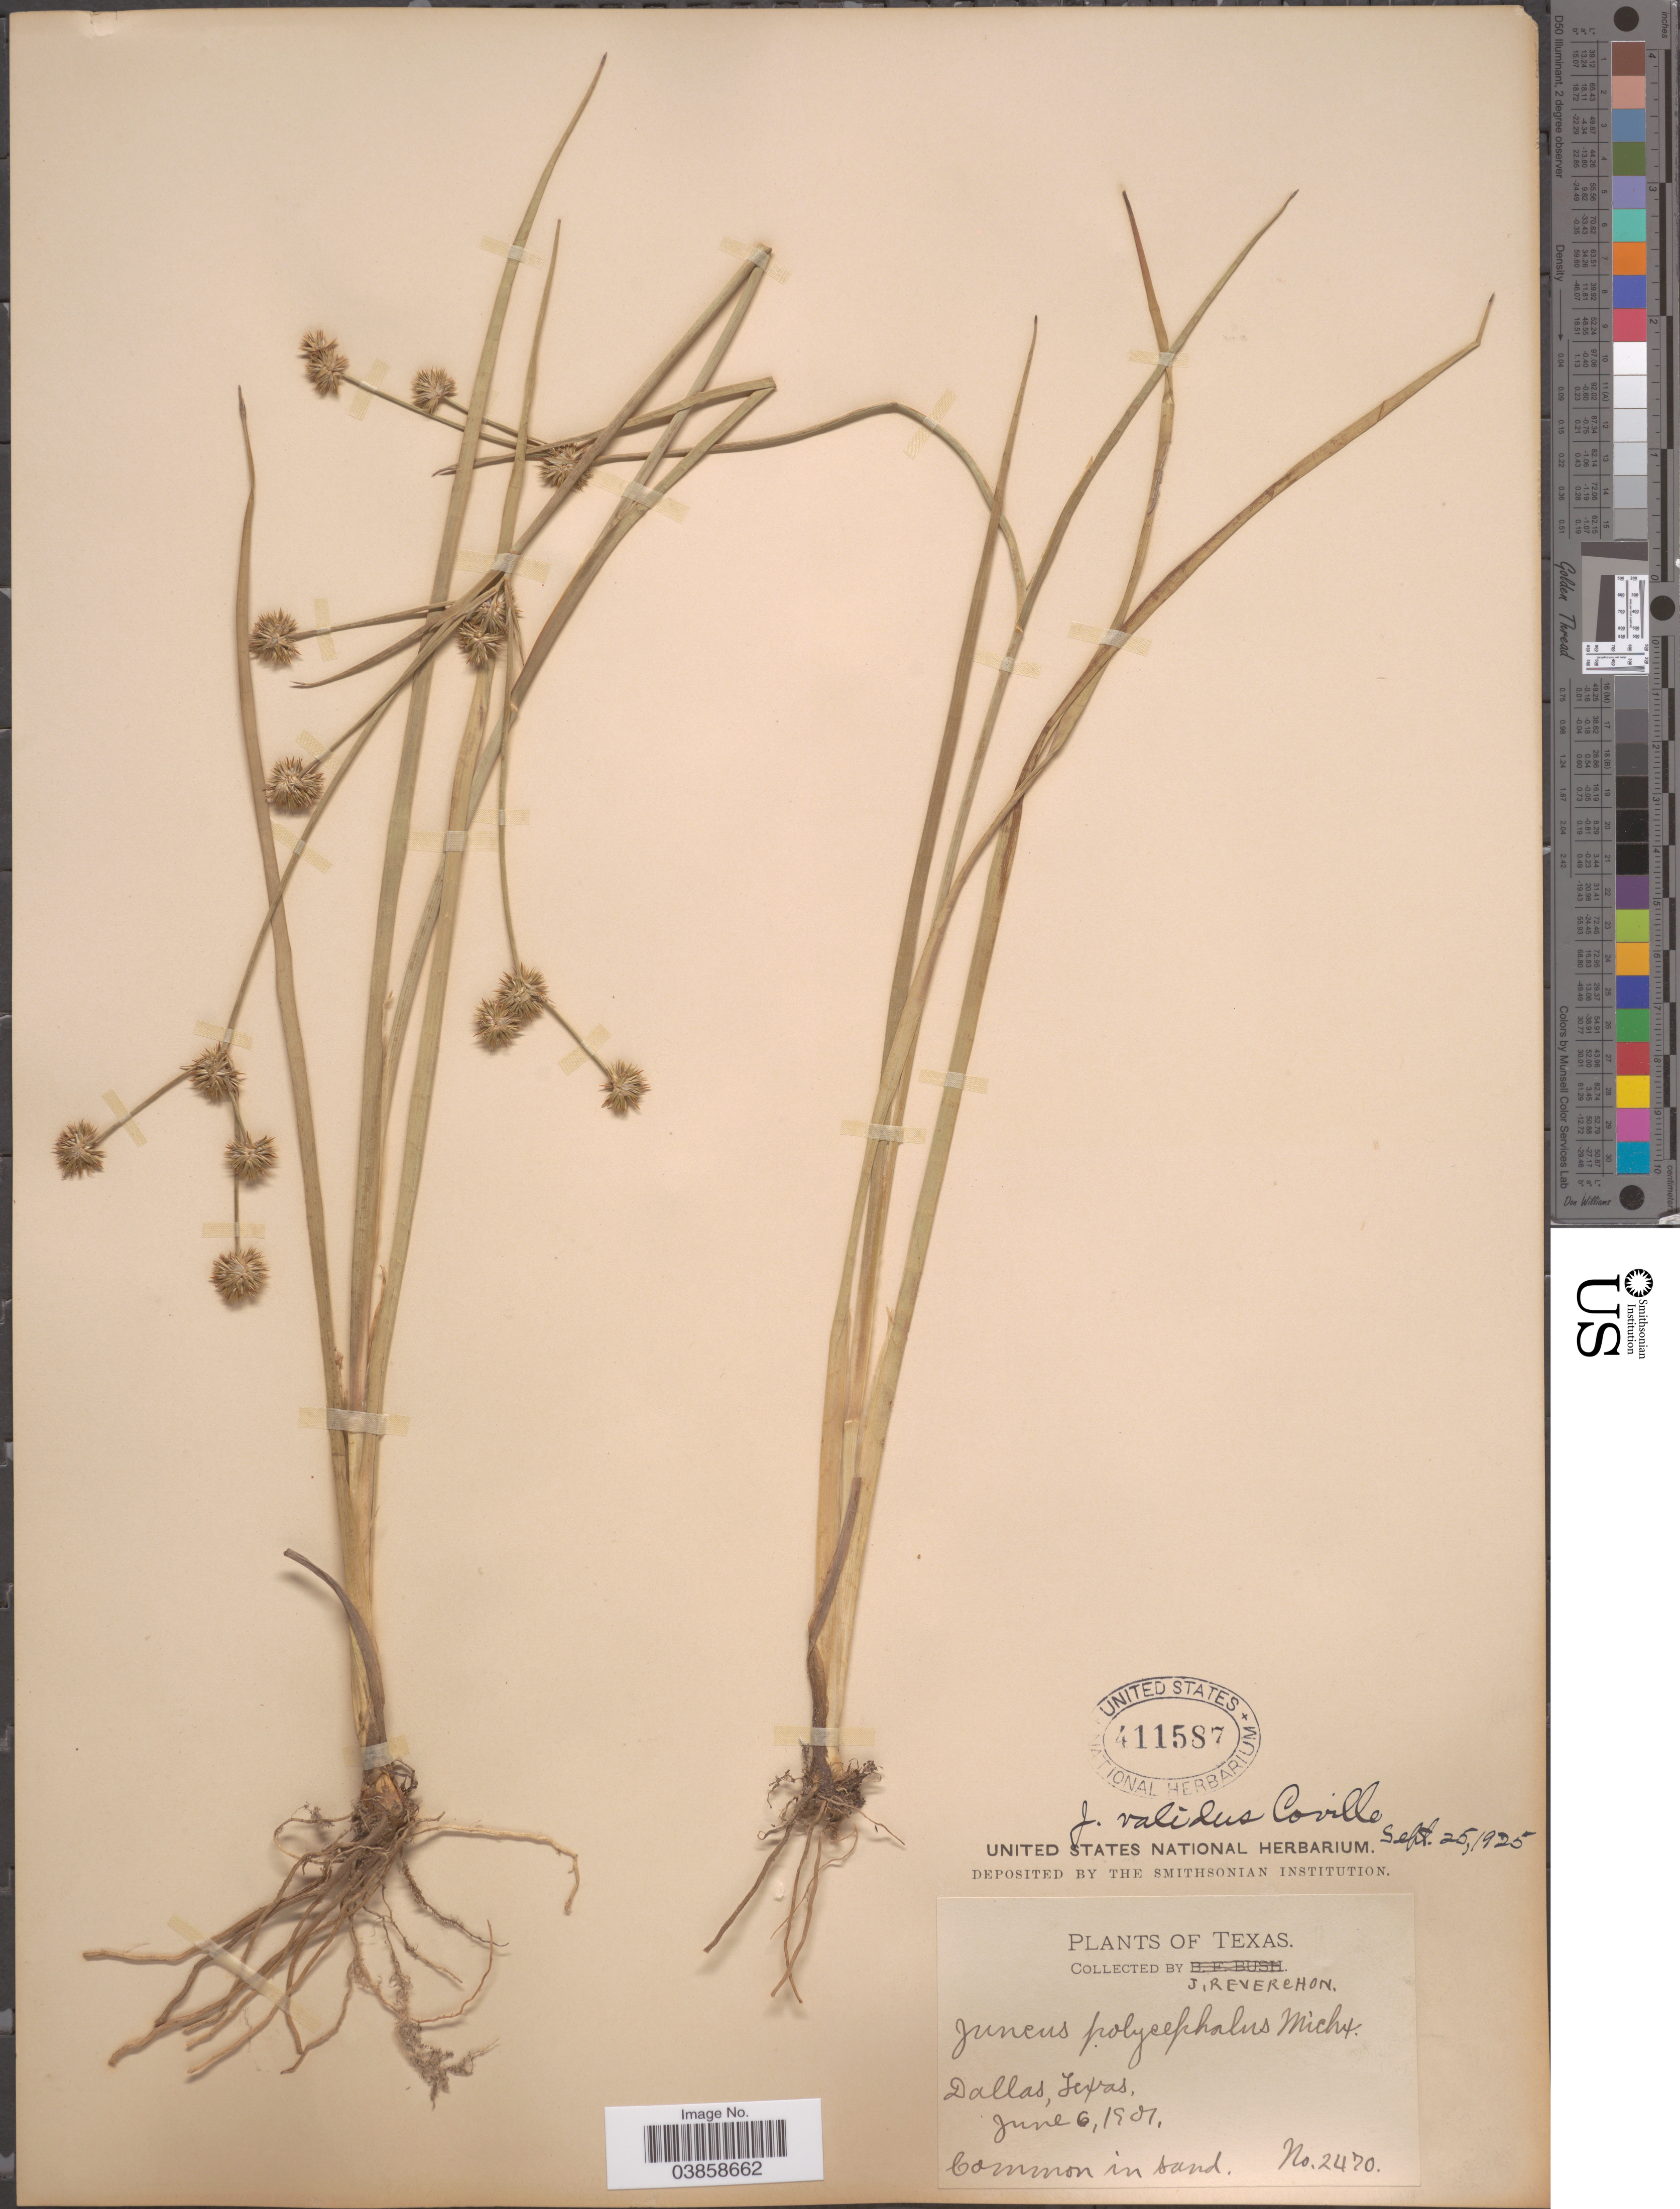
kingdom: Plantae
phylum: Tracheophyta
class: Liliopsida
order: Poales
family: Juncaceae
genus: Juncus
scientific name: Juncus validus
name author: Coville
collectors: J. Reverchon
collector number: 2470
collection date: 1901-06-06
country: United States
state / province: Texas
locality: Dallas.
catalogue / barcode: US 411587